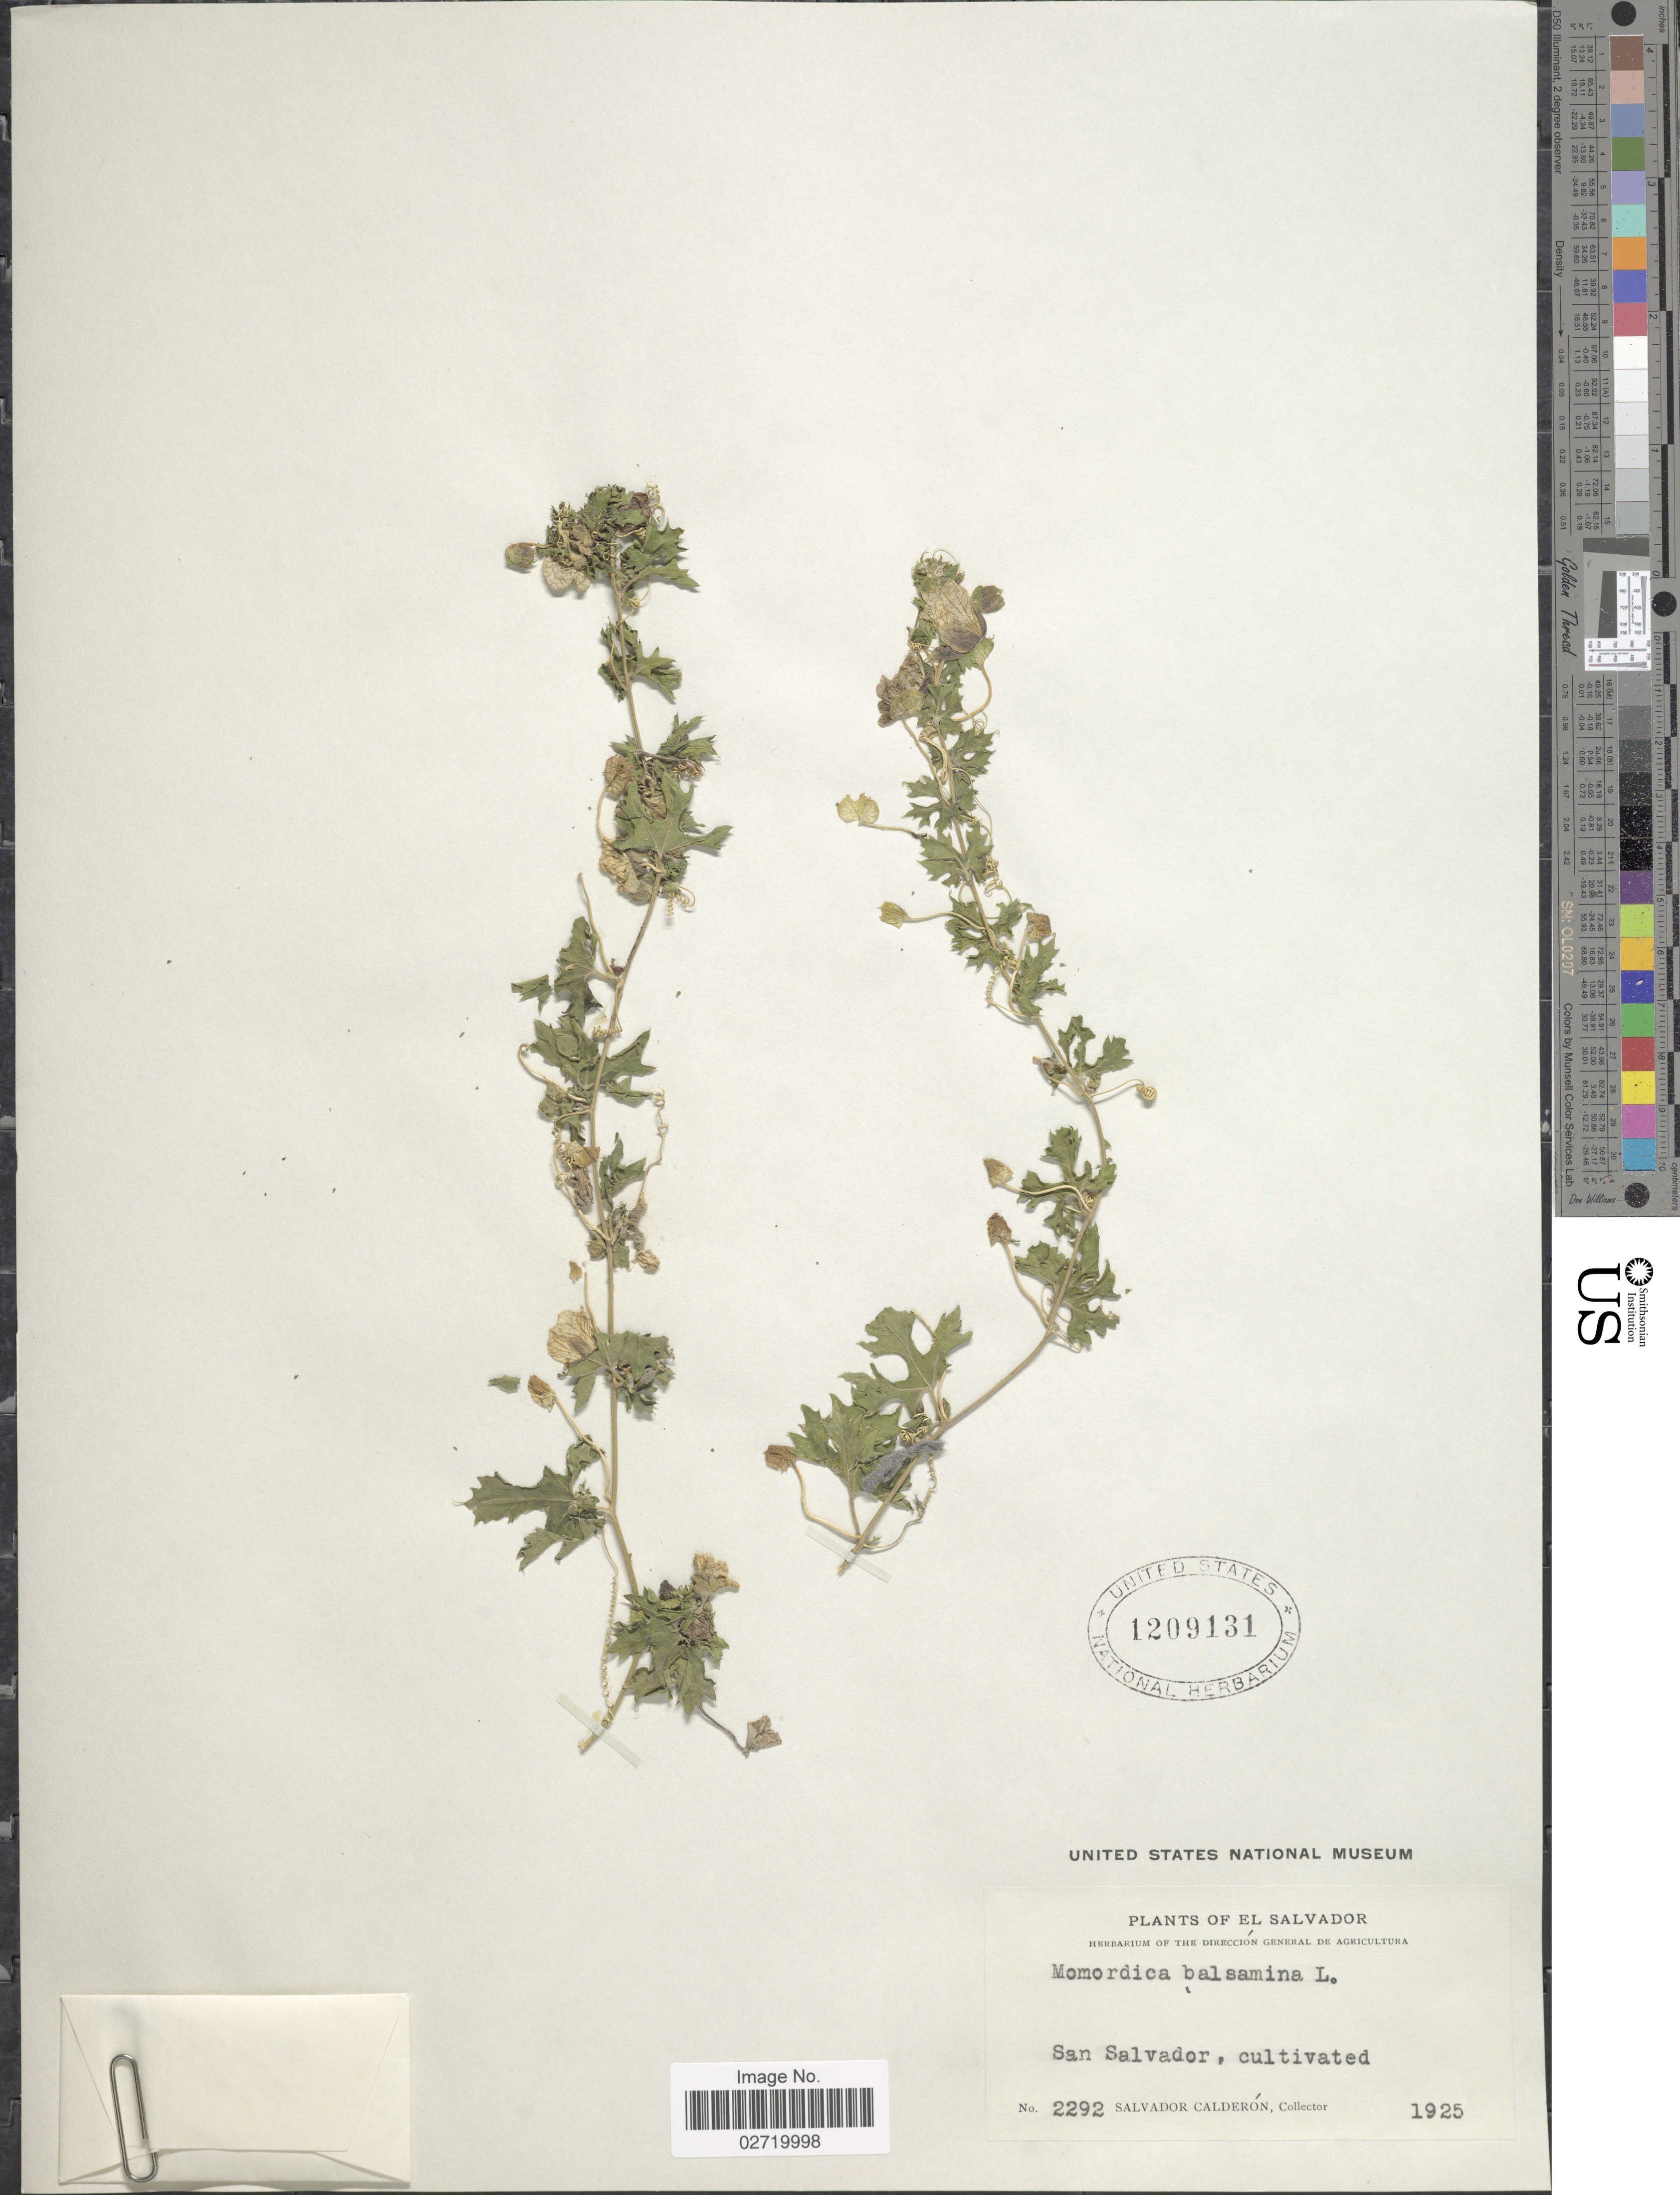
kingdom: Plantae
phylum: Tracheophyta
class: Magnoliopsida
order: Cucurbitales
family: Cucurbitaceae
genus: Momordica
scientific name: Momordica balsamina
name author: L.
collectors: S. Calderón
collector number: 2292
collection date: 1925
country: El Salvador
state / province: San Salvador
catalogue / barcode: US 1209131